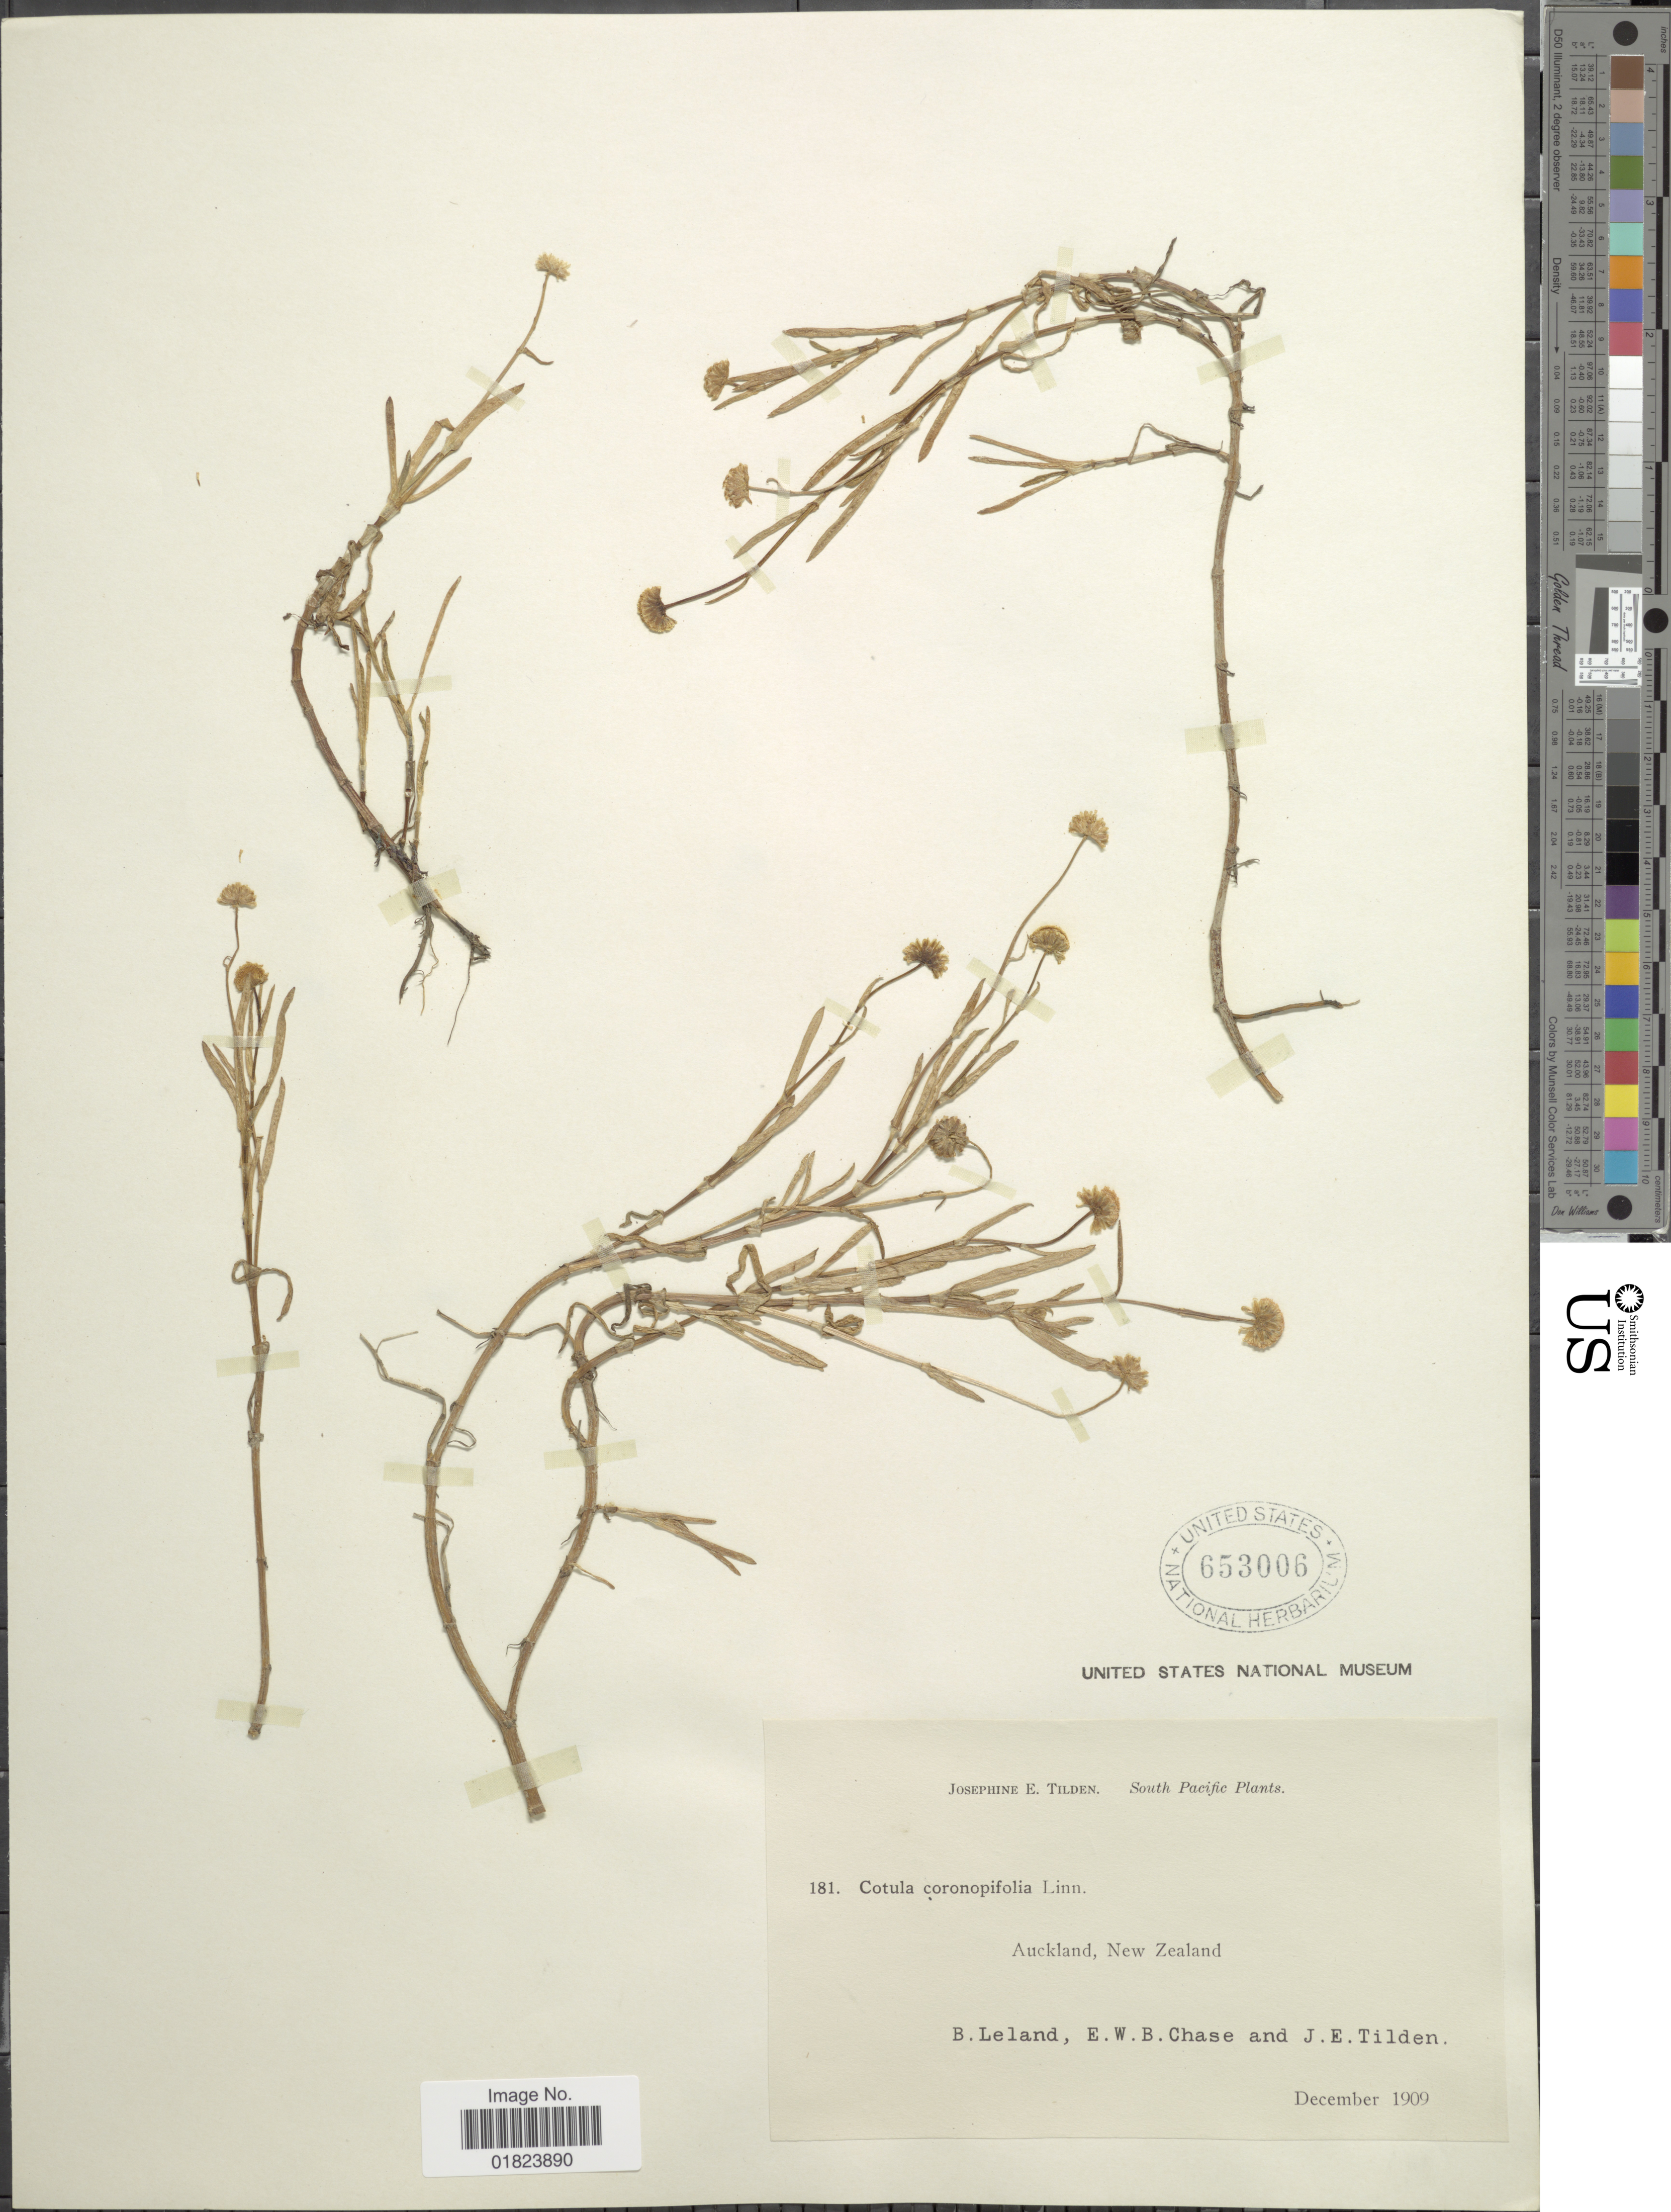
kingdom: Plantae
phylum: Tracheophyta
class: Magnoliopsida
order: Asterales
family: Asteraceae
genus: Cotula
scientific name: Cotula coronopifolia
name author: L.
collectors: B. Leland, E. W. Chase & J. E. Tilden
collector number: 181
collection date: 1909-12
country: New Zealand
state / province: Auckland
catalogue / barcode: US 653006